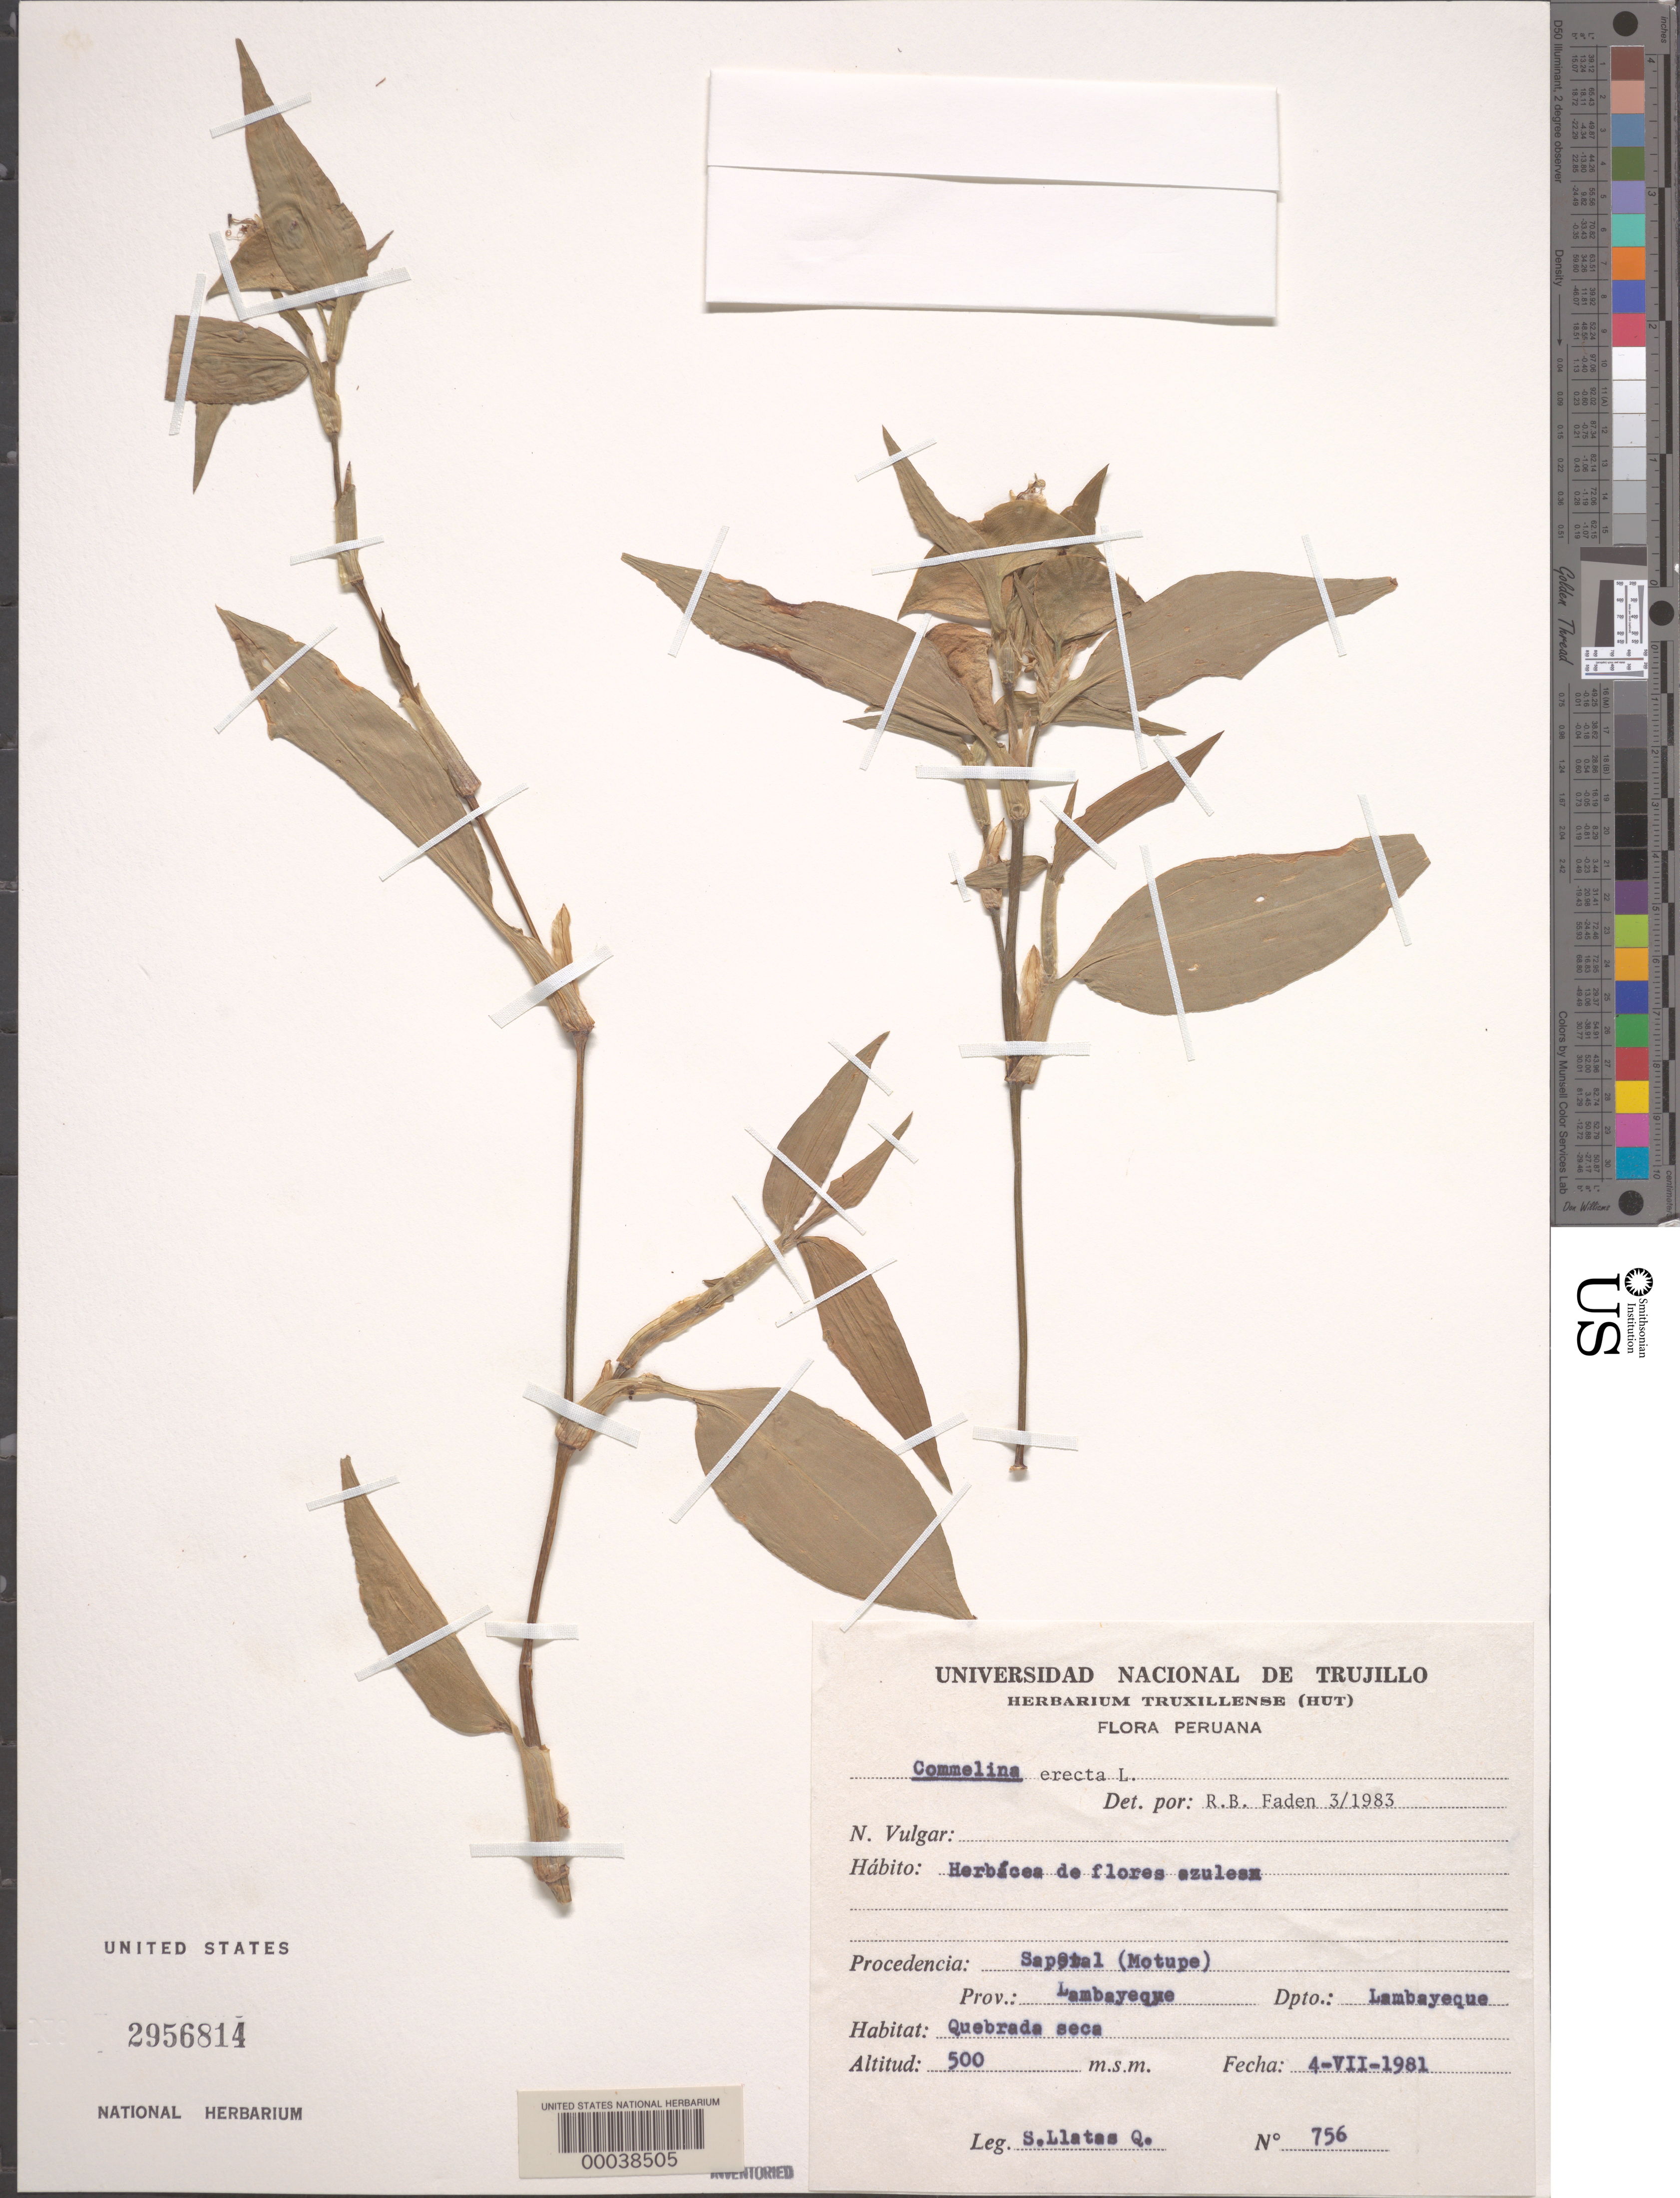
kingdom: Plantae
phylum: Tracheophyta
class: Liliopsida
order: Commelinales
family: Commelinaceae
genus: Commelina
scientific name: Commelina erecta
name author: L.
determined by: Faden, Robert B., (US), Smithsonian Institution - National Museum of Natural History (UNITED STATES)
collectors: S. Llatas Quiroz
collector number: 756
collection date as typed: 04 Jul 1981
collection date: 1981-07-04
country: Peru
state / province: Lambayeque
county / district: Lambayeque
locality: Sapetal (motupe)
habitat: Dry ravine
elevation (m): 500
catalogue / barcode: US 2956814